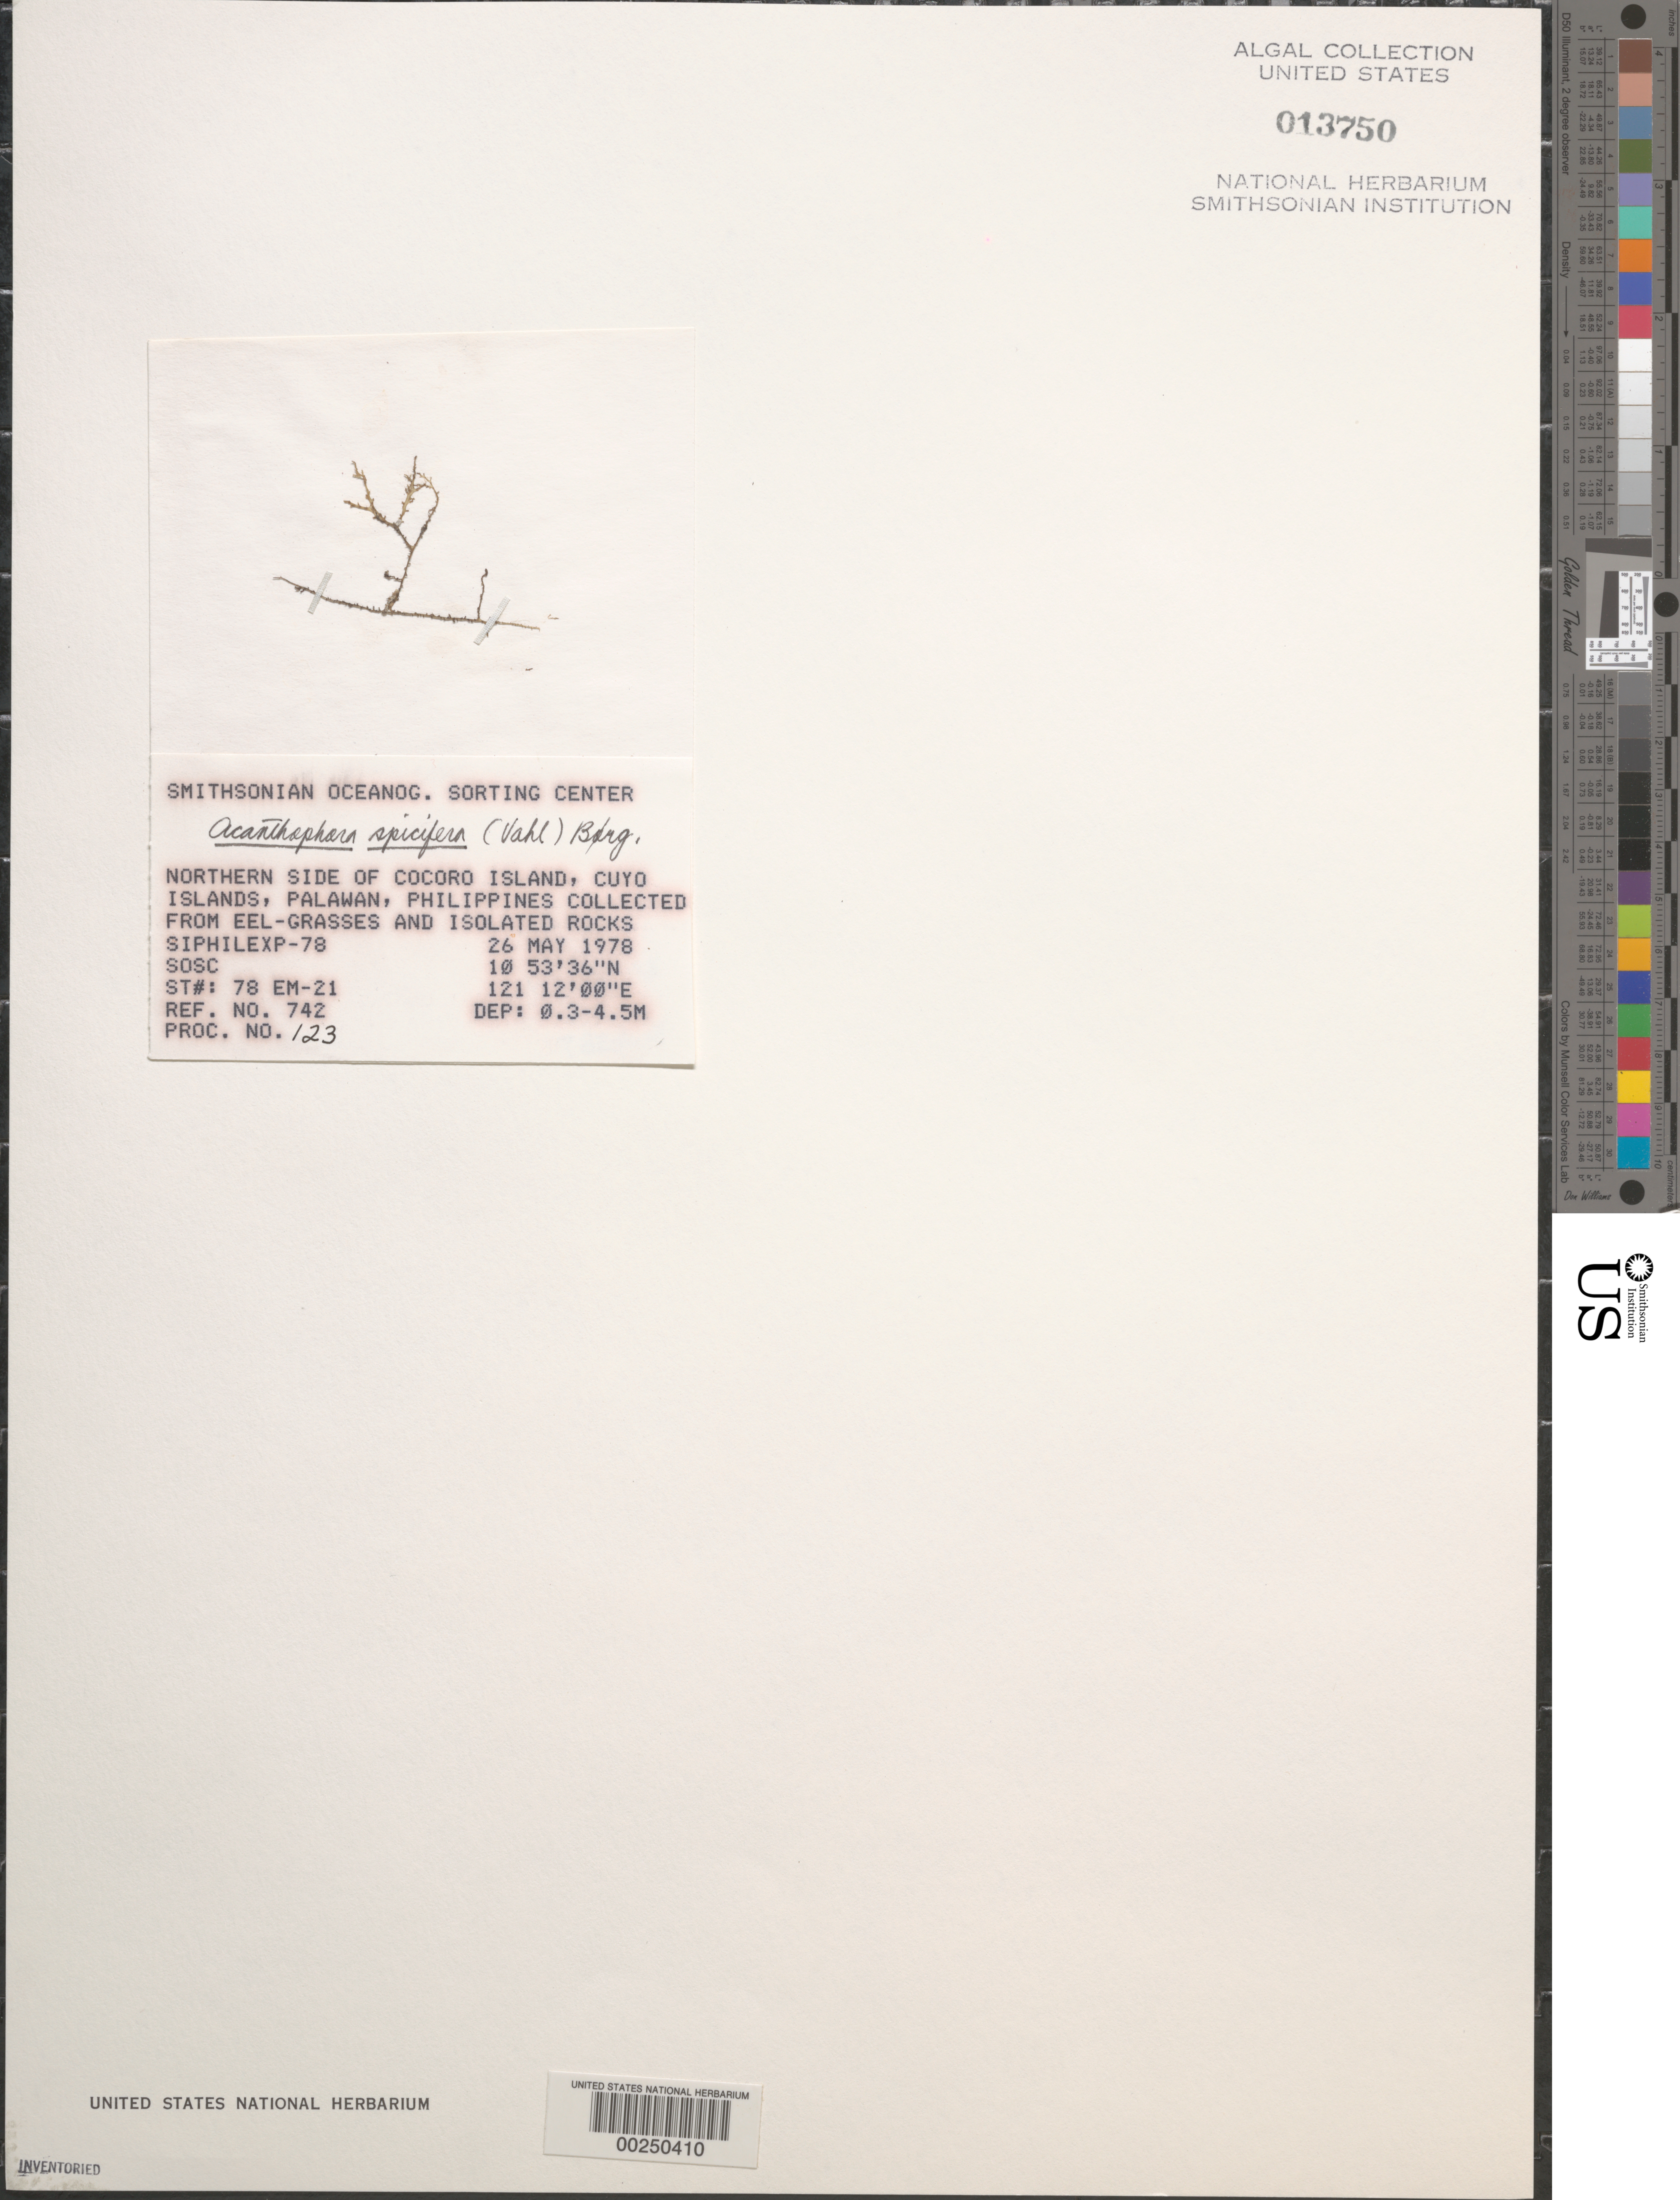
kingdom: Plantae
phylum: Rhodophyta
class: Florideophyceae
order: Ceramiales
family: Rhodomelaceae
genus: Acanthophora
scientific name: Acanthophora spicifera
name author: (Vahl) Børgesen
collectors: SOSC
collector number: Station 78 EM-21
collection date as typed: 26 May 1978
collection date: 1978-05-26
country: Philippines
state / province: Mimaropa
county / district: Palawan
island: Cocoro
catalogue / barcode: US 13750